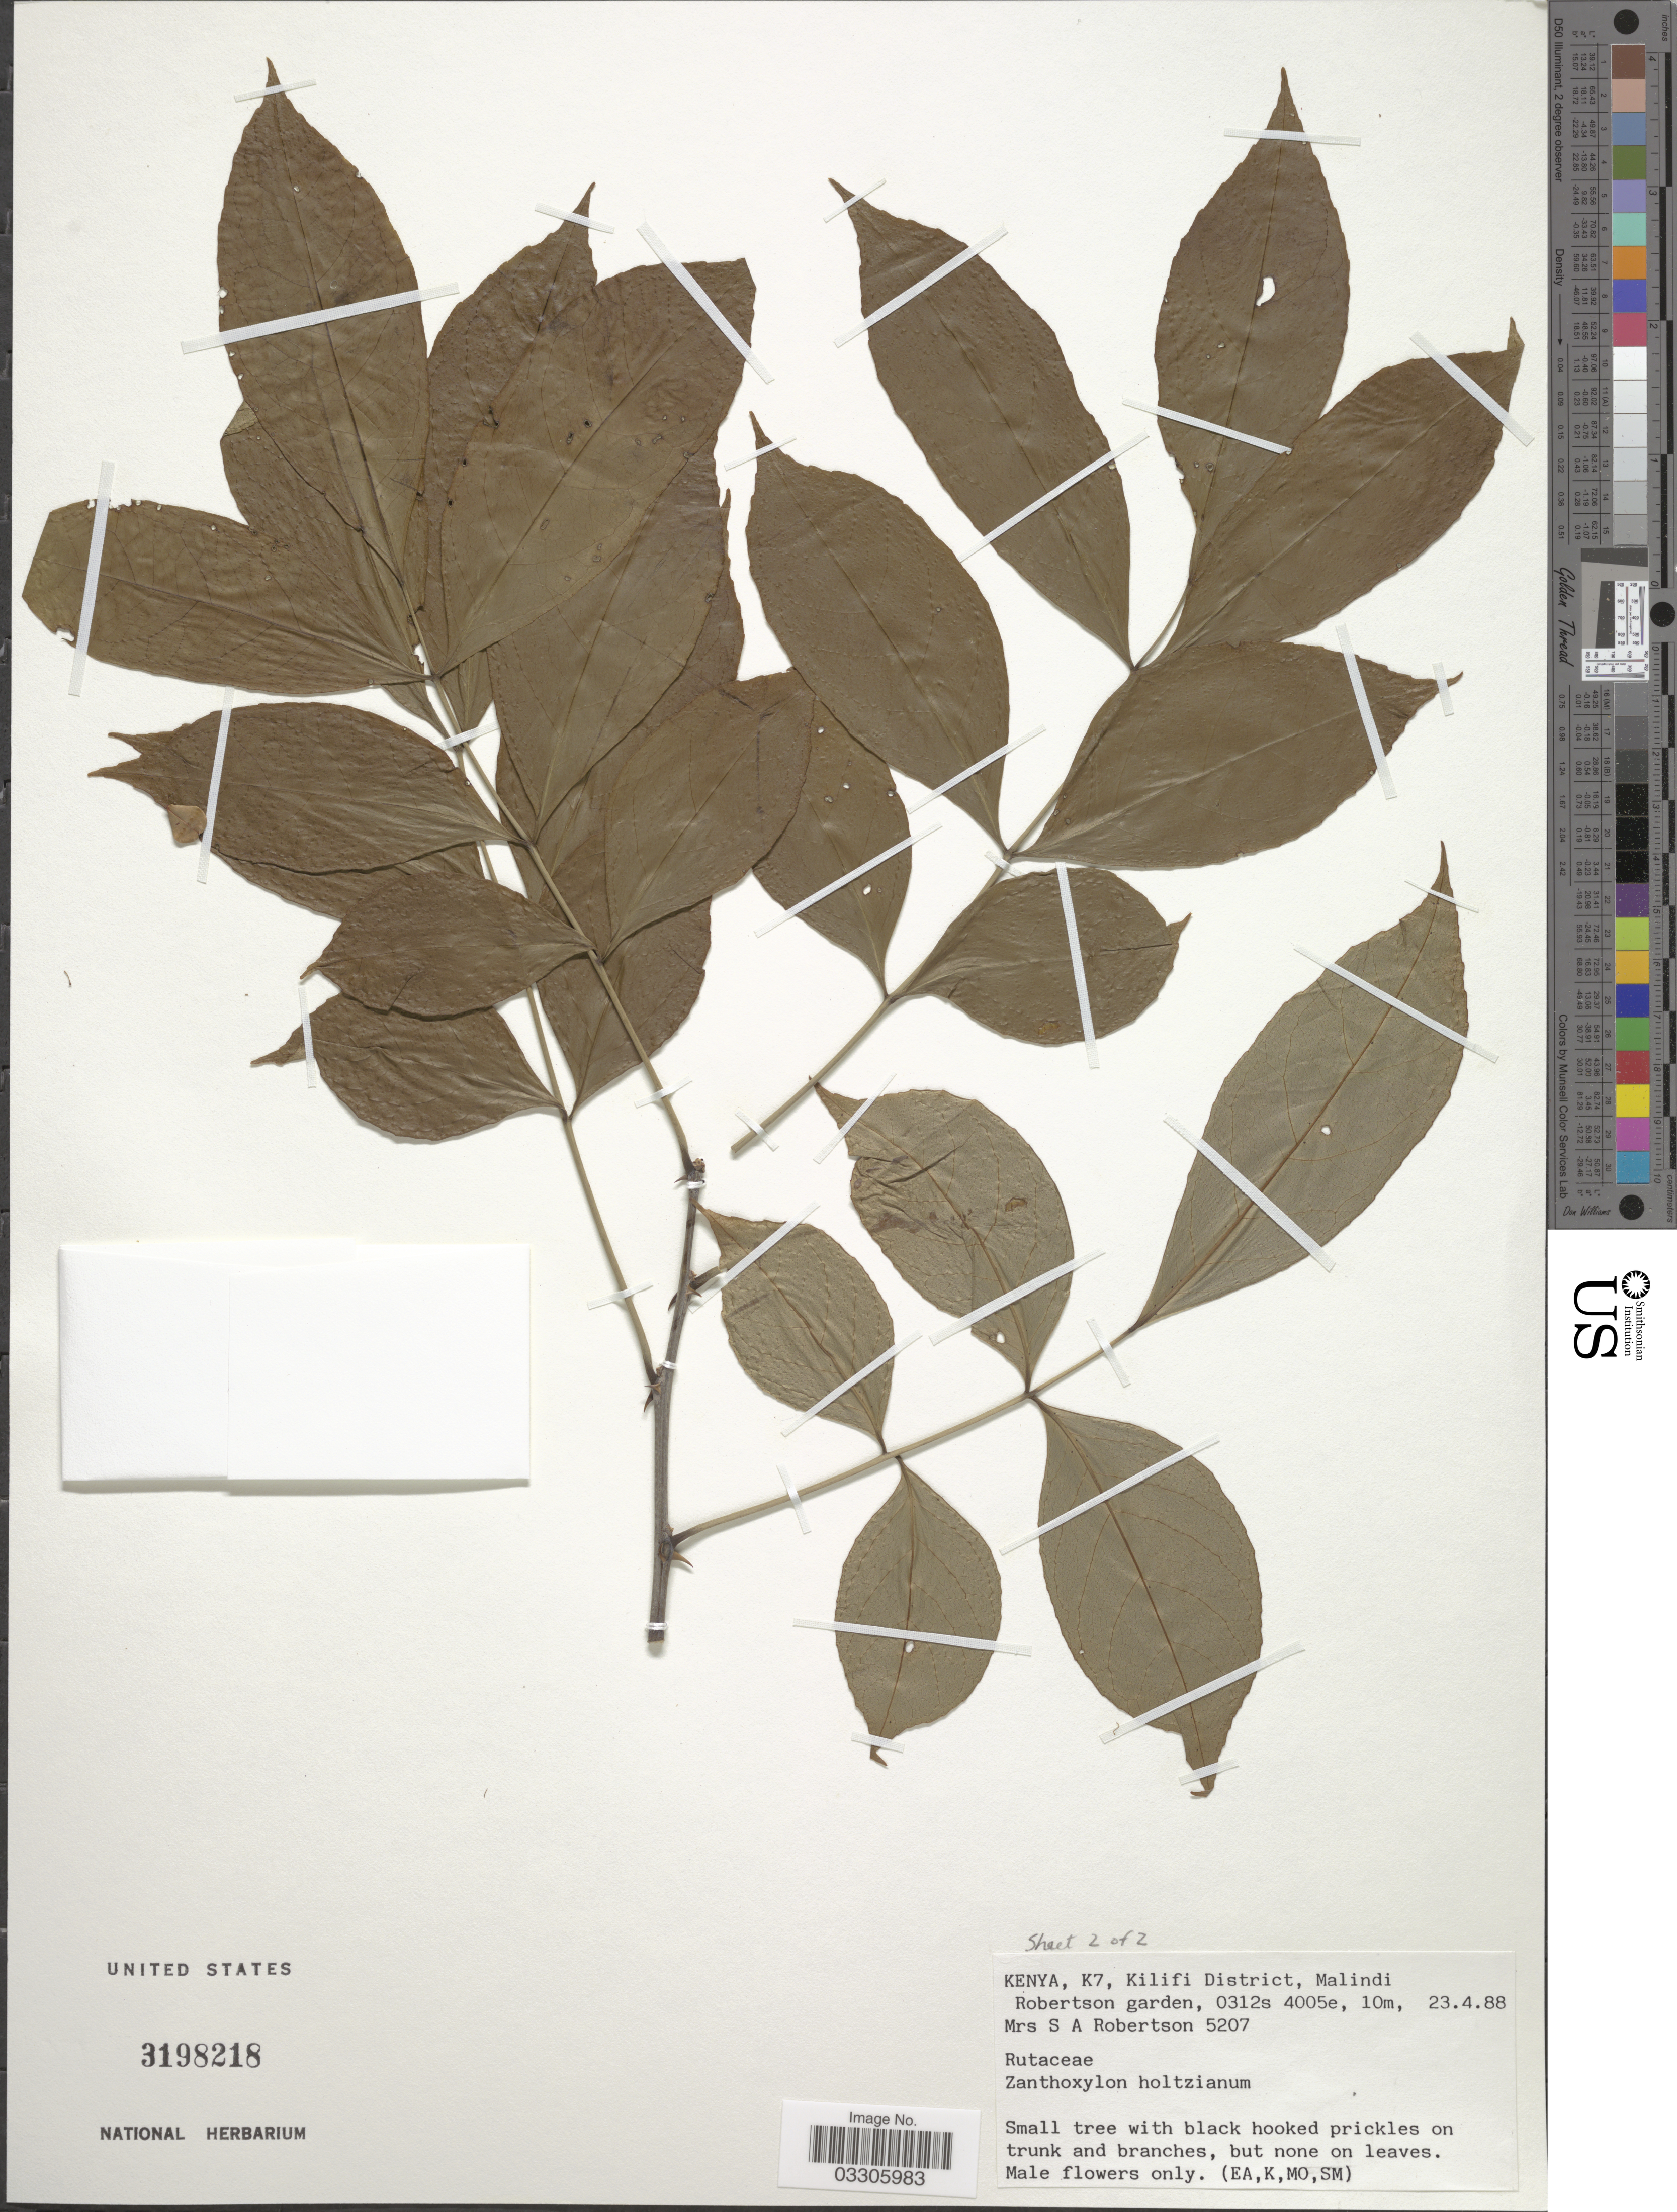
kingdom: Plantae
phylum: Tracheophyta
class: Magnoliopsida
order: Sapindales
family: Rutaceae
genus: Zanthoxylum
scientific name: Zanthoxylum holtzianum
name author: (Engl.) P.G. Waterman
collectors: S. Robertson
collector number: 5207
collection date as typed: Transcribed d/m/y: 23/4/88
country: Kenya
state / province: Kilifi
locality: K7, Kilifi District, Malindi, Ribertson garden.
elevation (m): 10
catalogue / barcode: US 3198218